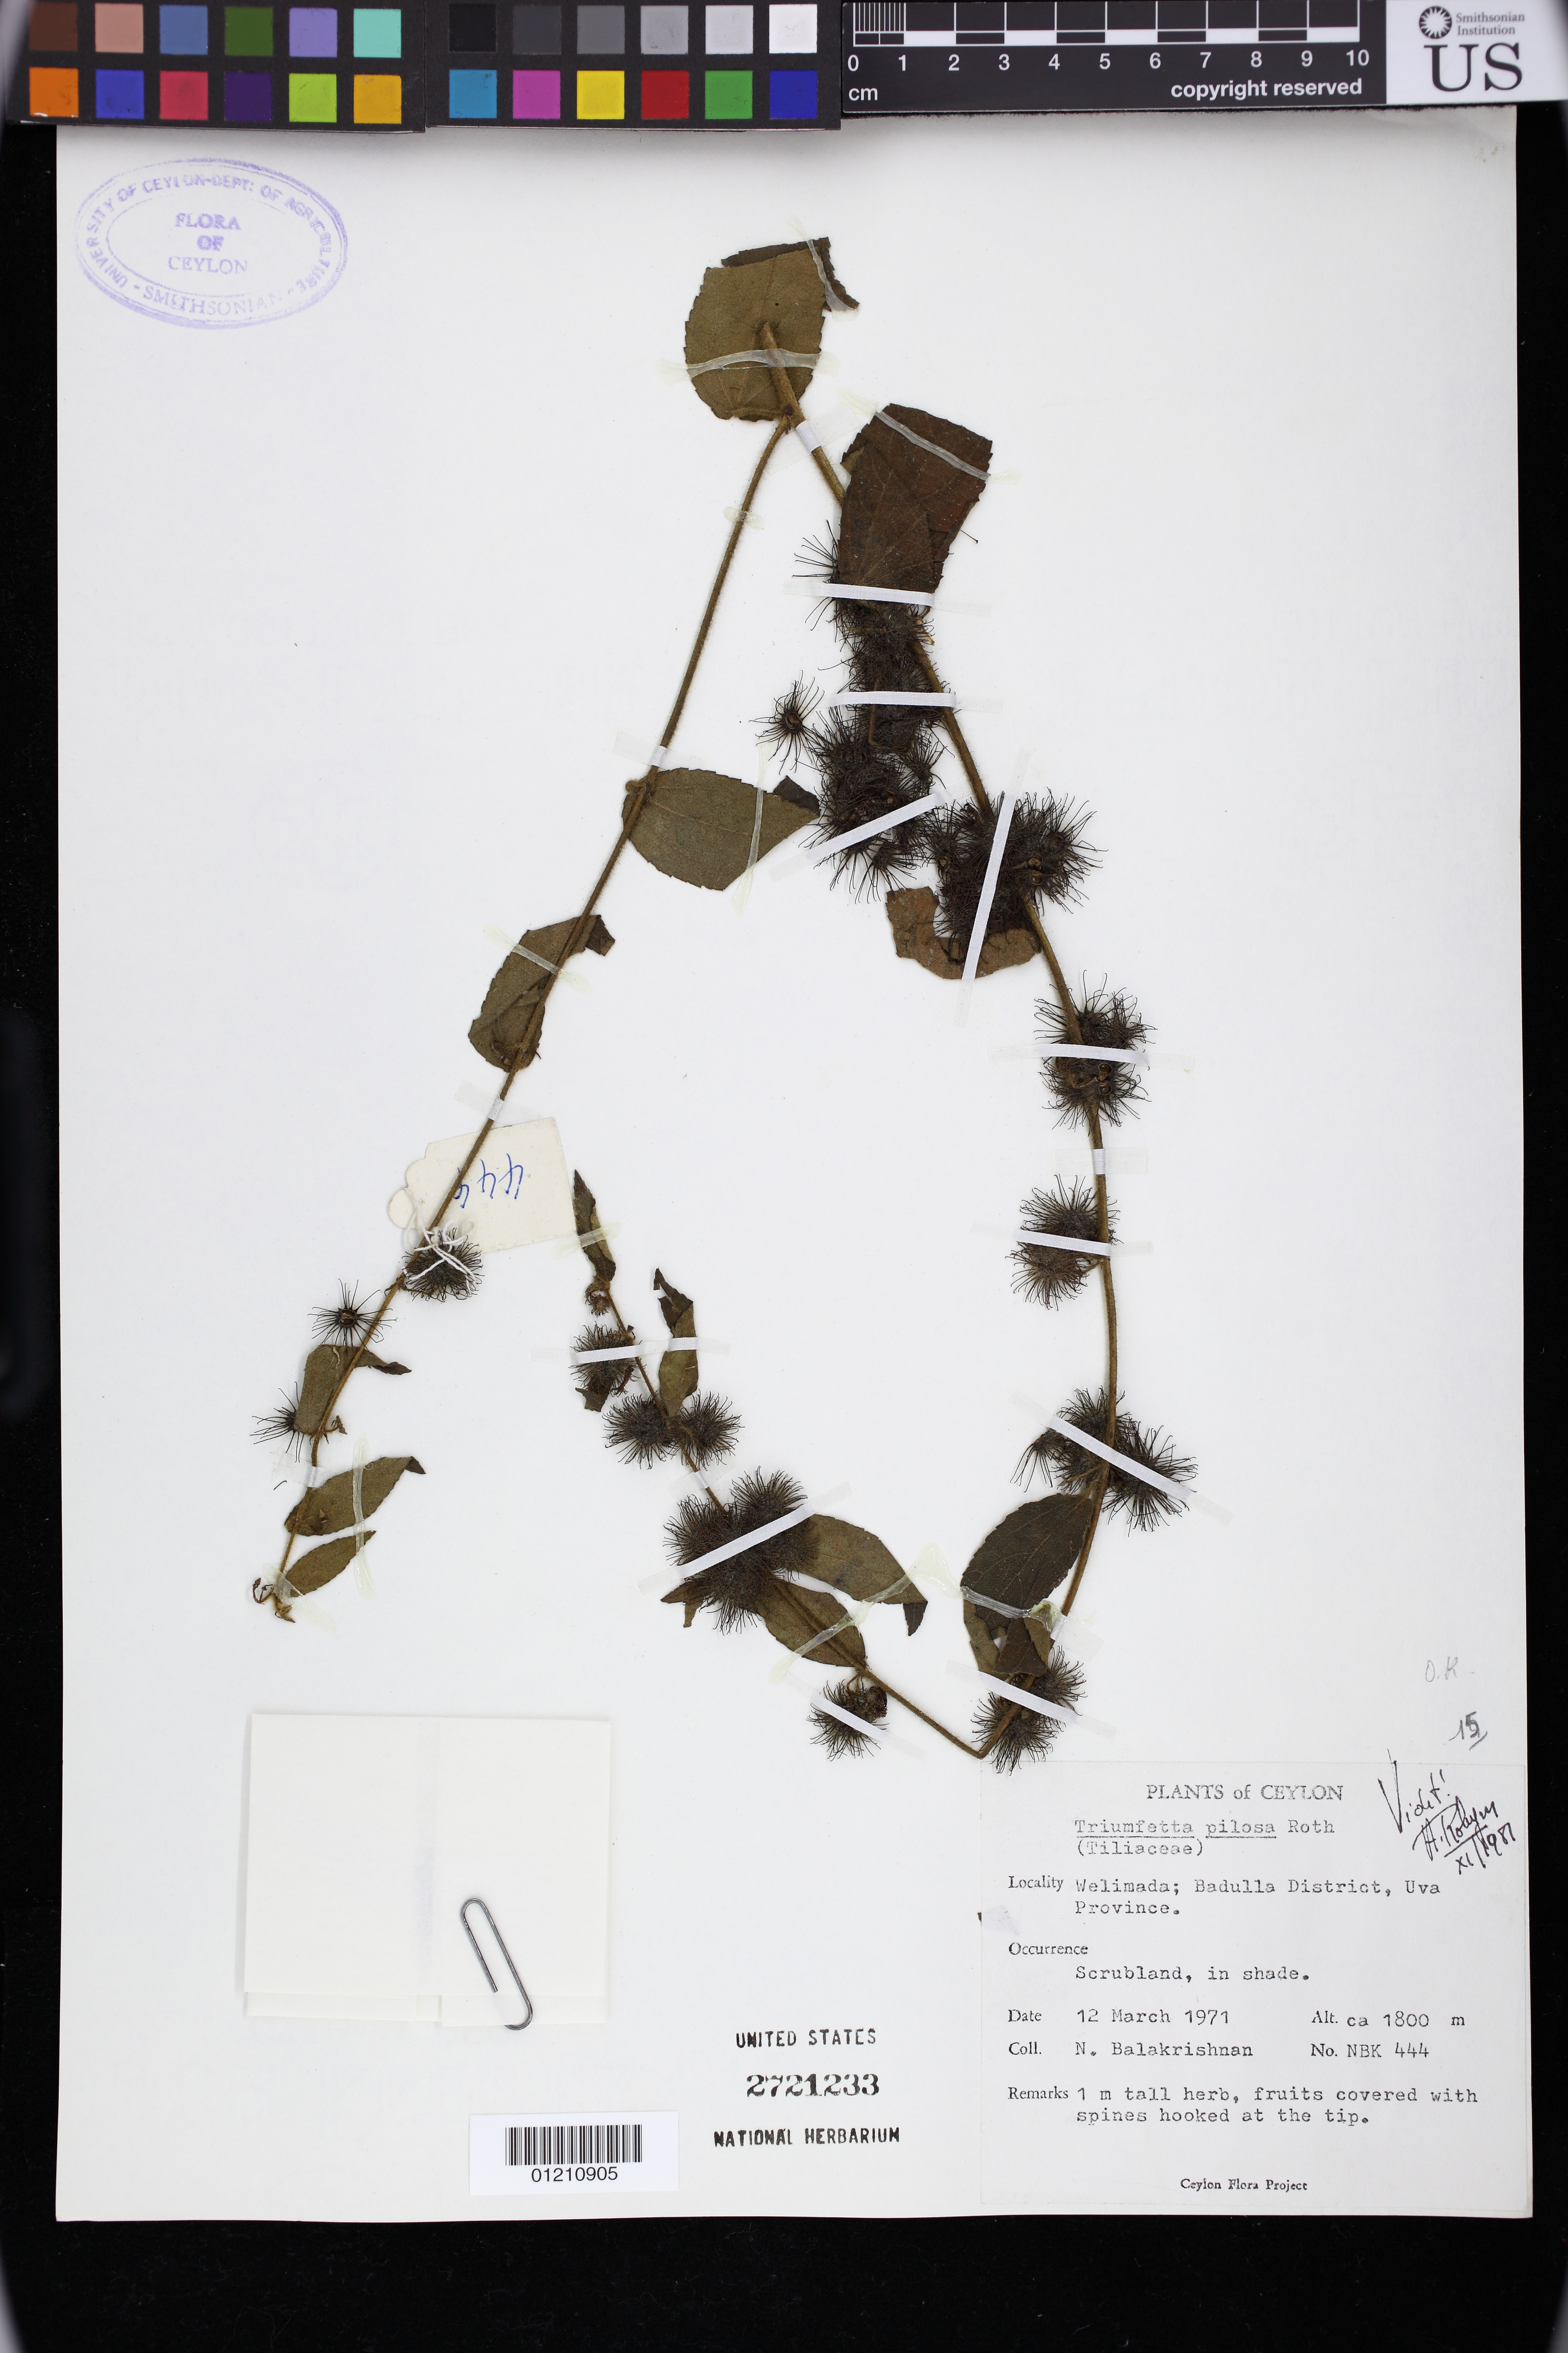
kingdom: Plantae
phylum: Tracheophyta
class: Magnoliopsida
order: Malvales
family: Malvaceae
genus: Triumfetta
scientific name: Triumfetta pilosa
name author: Roth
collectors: N. Balakrishnan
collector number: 444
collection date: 1971-03-12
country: Sri Lanka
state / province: Uva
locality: Welimada; Badulla District, Uva Province.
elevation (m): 1800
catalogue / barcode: US 2721233